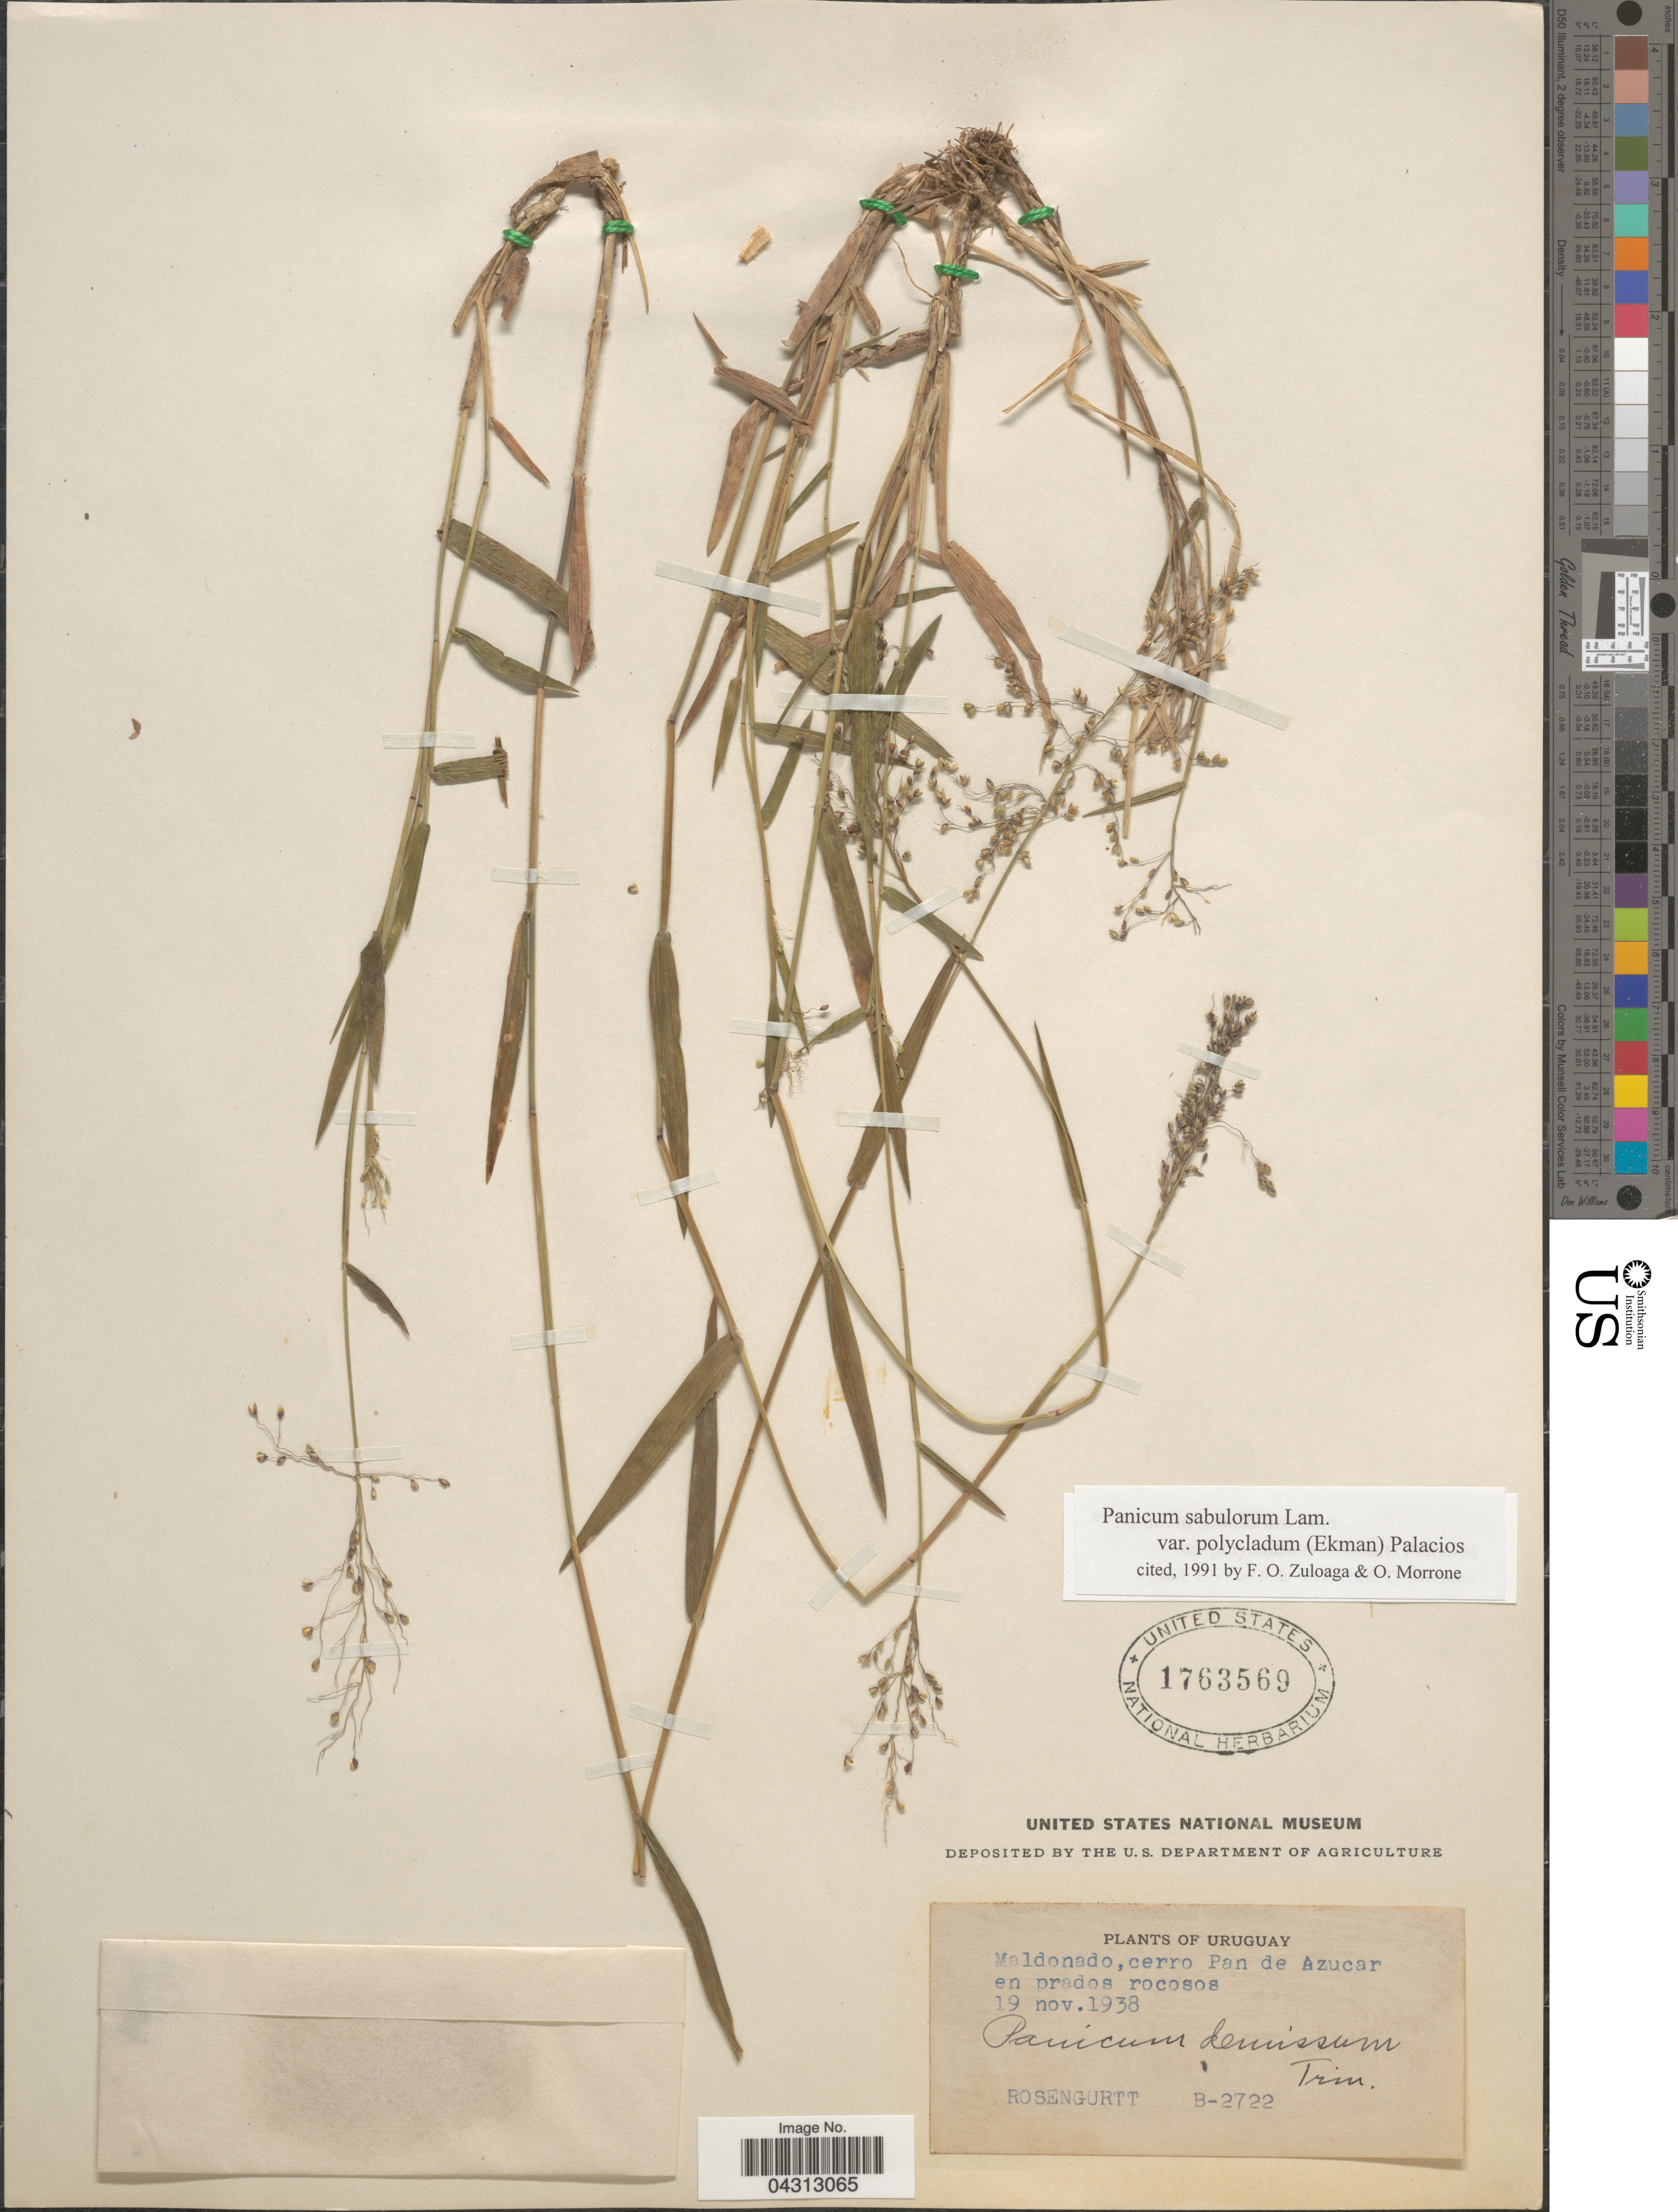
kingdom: Plantae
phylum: Tracheophyta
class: Liliopsida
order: Poales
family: Poaceae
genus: Dichanthelium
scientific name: Dichanthelium sabulorum var. polycladum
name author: (Ekman) Zuloaga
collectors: Rosengurtt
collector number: B-2722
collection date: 1938-11-19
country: Uruguay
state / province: Maldonado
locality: Cerro Pan de Azucar en pradis rocosos.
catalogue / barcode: US 1763569